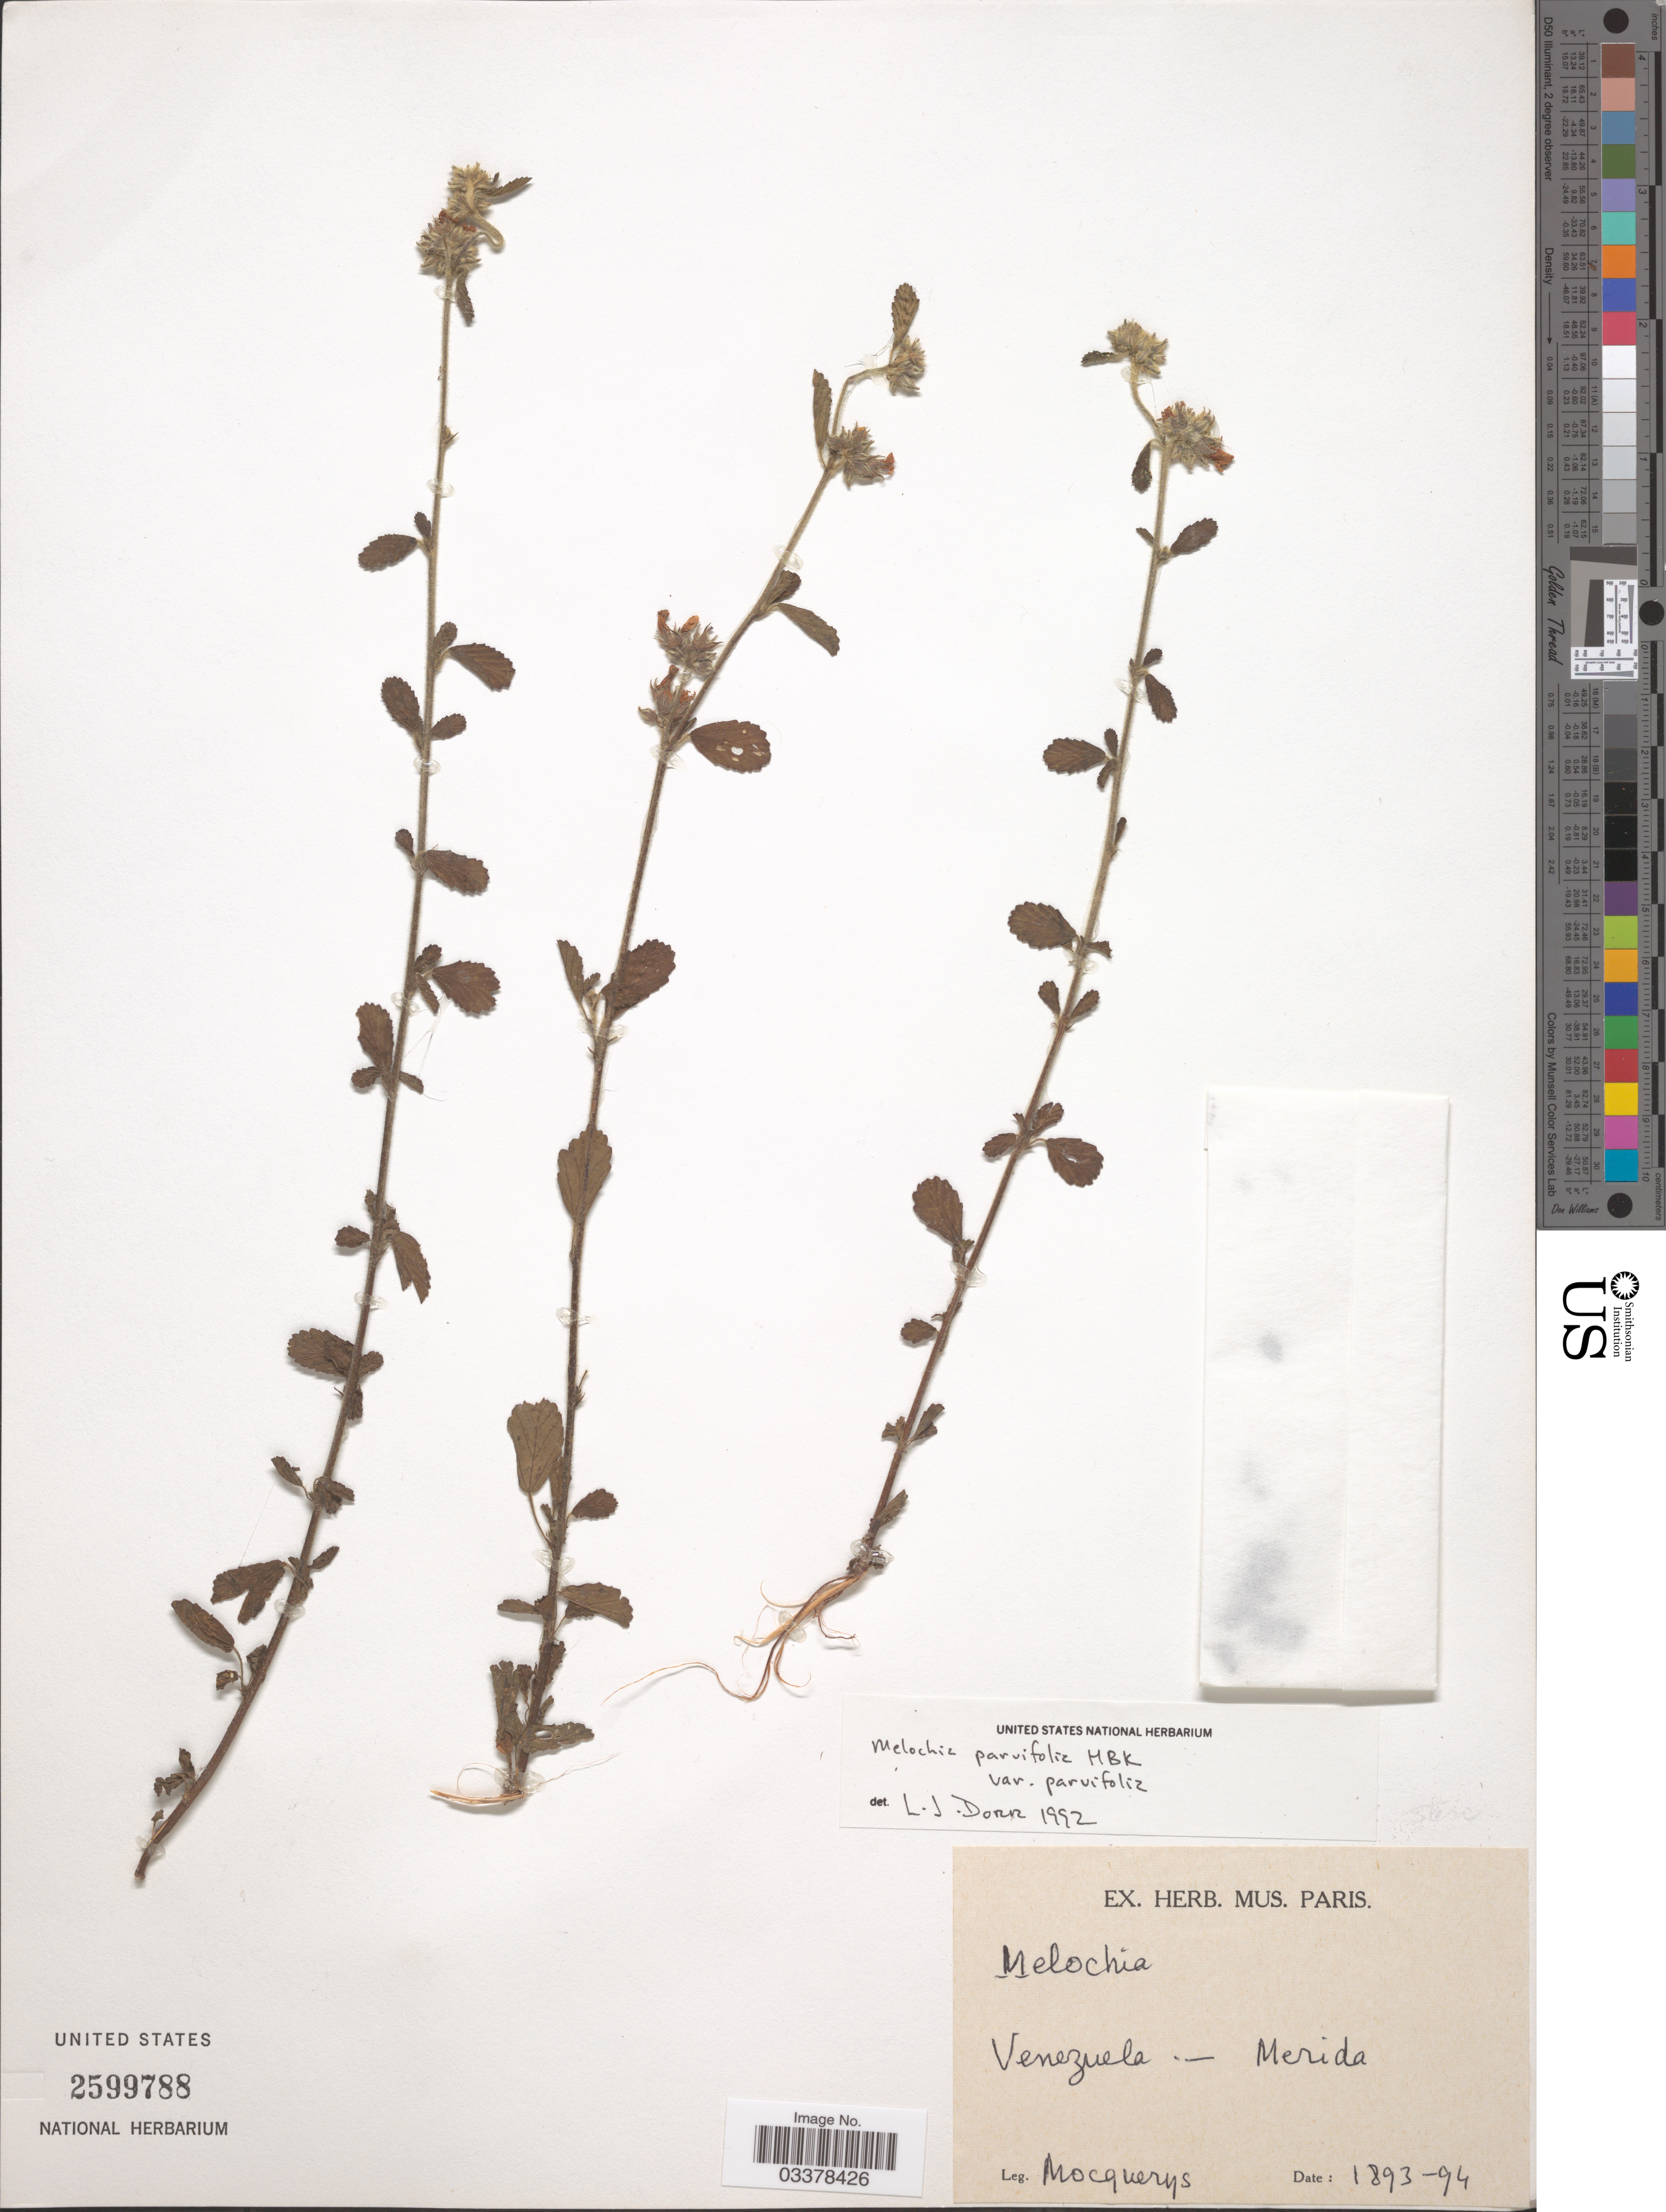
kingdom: Plantae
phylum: Tracheophyta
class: Magnoliopsida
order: Malvales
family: Malvaceae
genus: Melochia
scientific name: Melochia parvifolia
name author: Kunth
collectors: A. Mocquerys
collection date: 1893/1894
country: Venezuela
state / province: Mérida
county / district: Libertador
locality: Mérida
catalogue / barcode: US 2599788